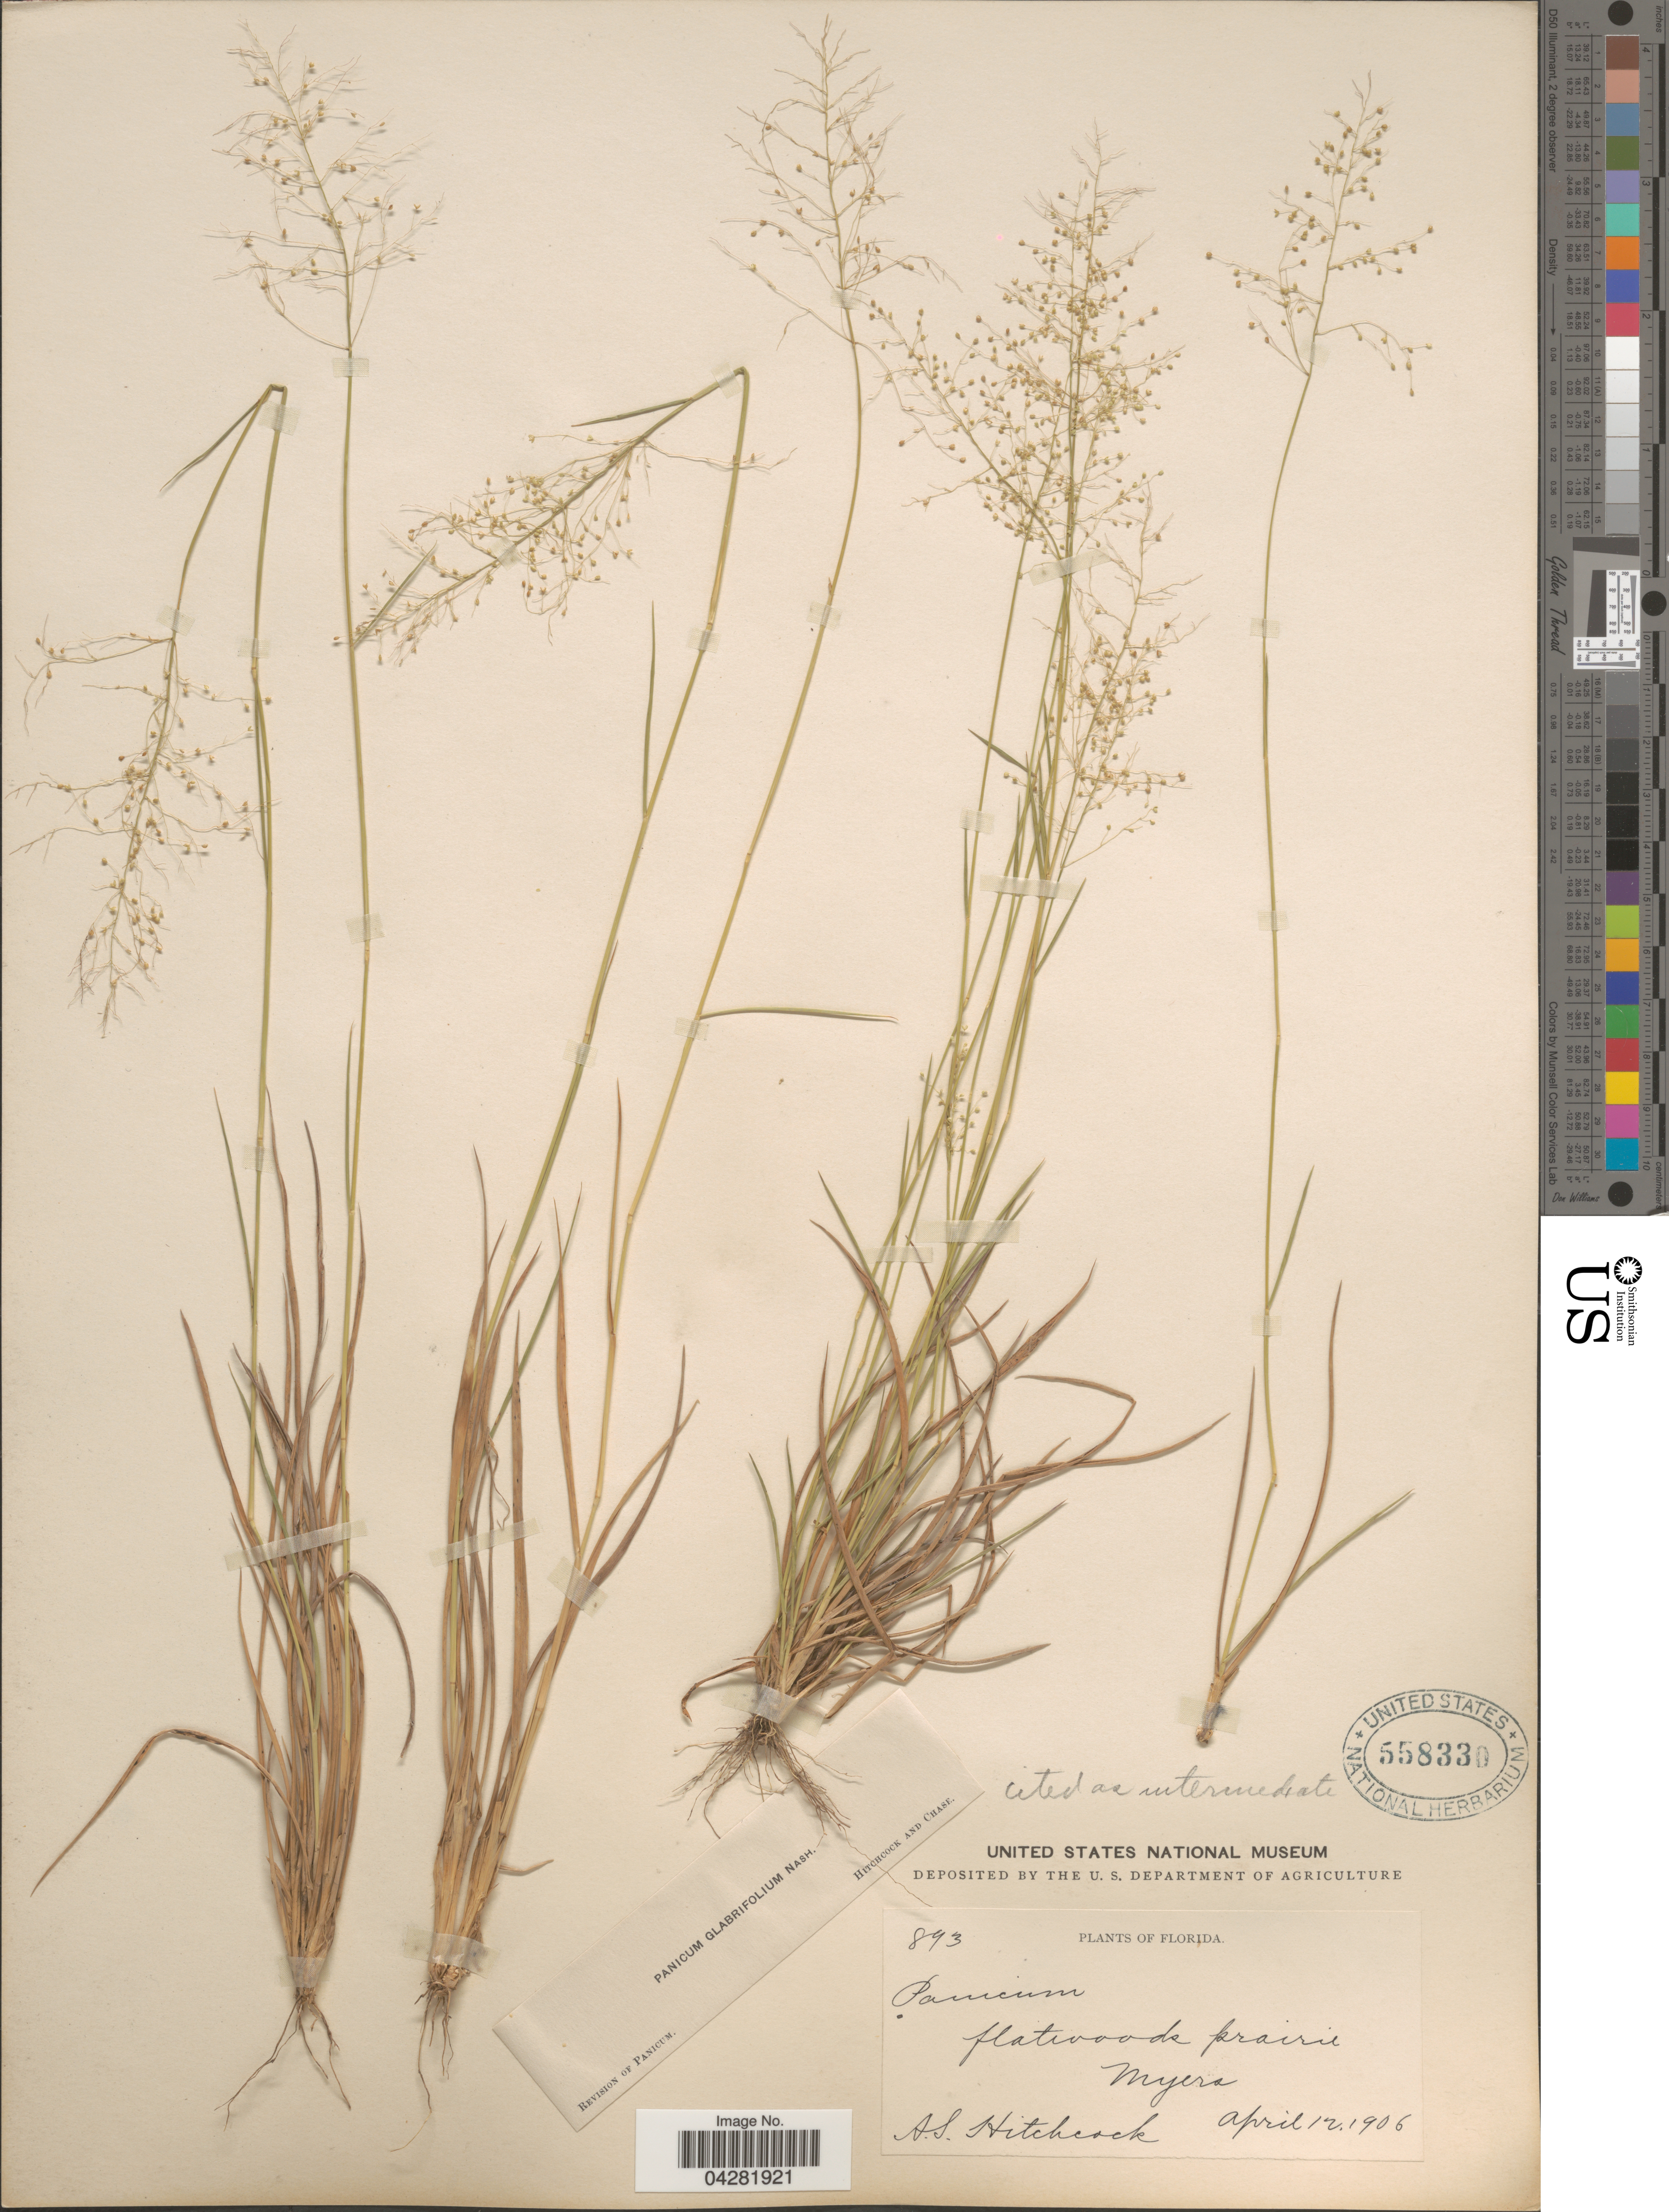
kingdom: Plantae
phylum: Tracheophyta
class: Liliopsida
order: Poales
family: Poaceae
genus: Dichanthelium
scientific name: Dichanthelium ensifolium var. ensifolium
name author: (Baldwin ex Elliot) Gould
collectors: A. S. Hitchcock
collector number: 893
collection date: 1906-04-12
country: United States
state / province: Florida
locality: Myers.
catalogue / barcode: US 558330